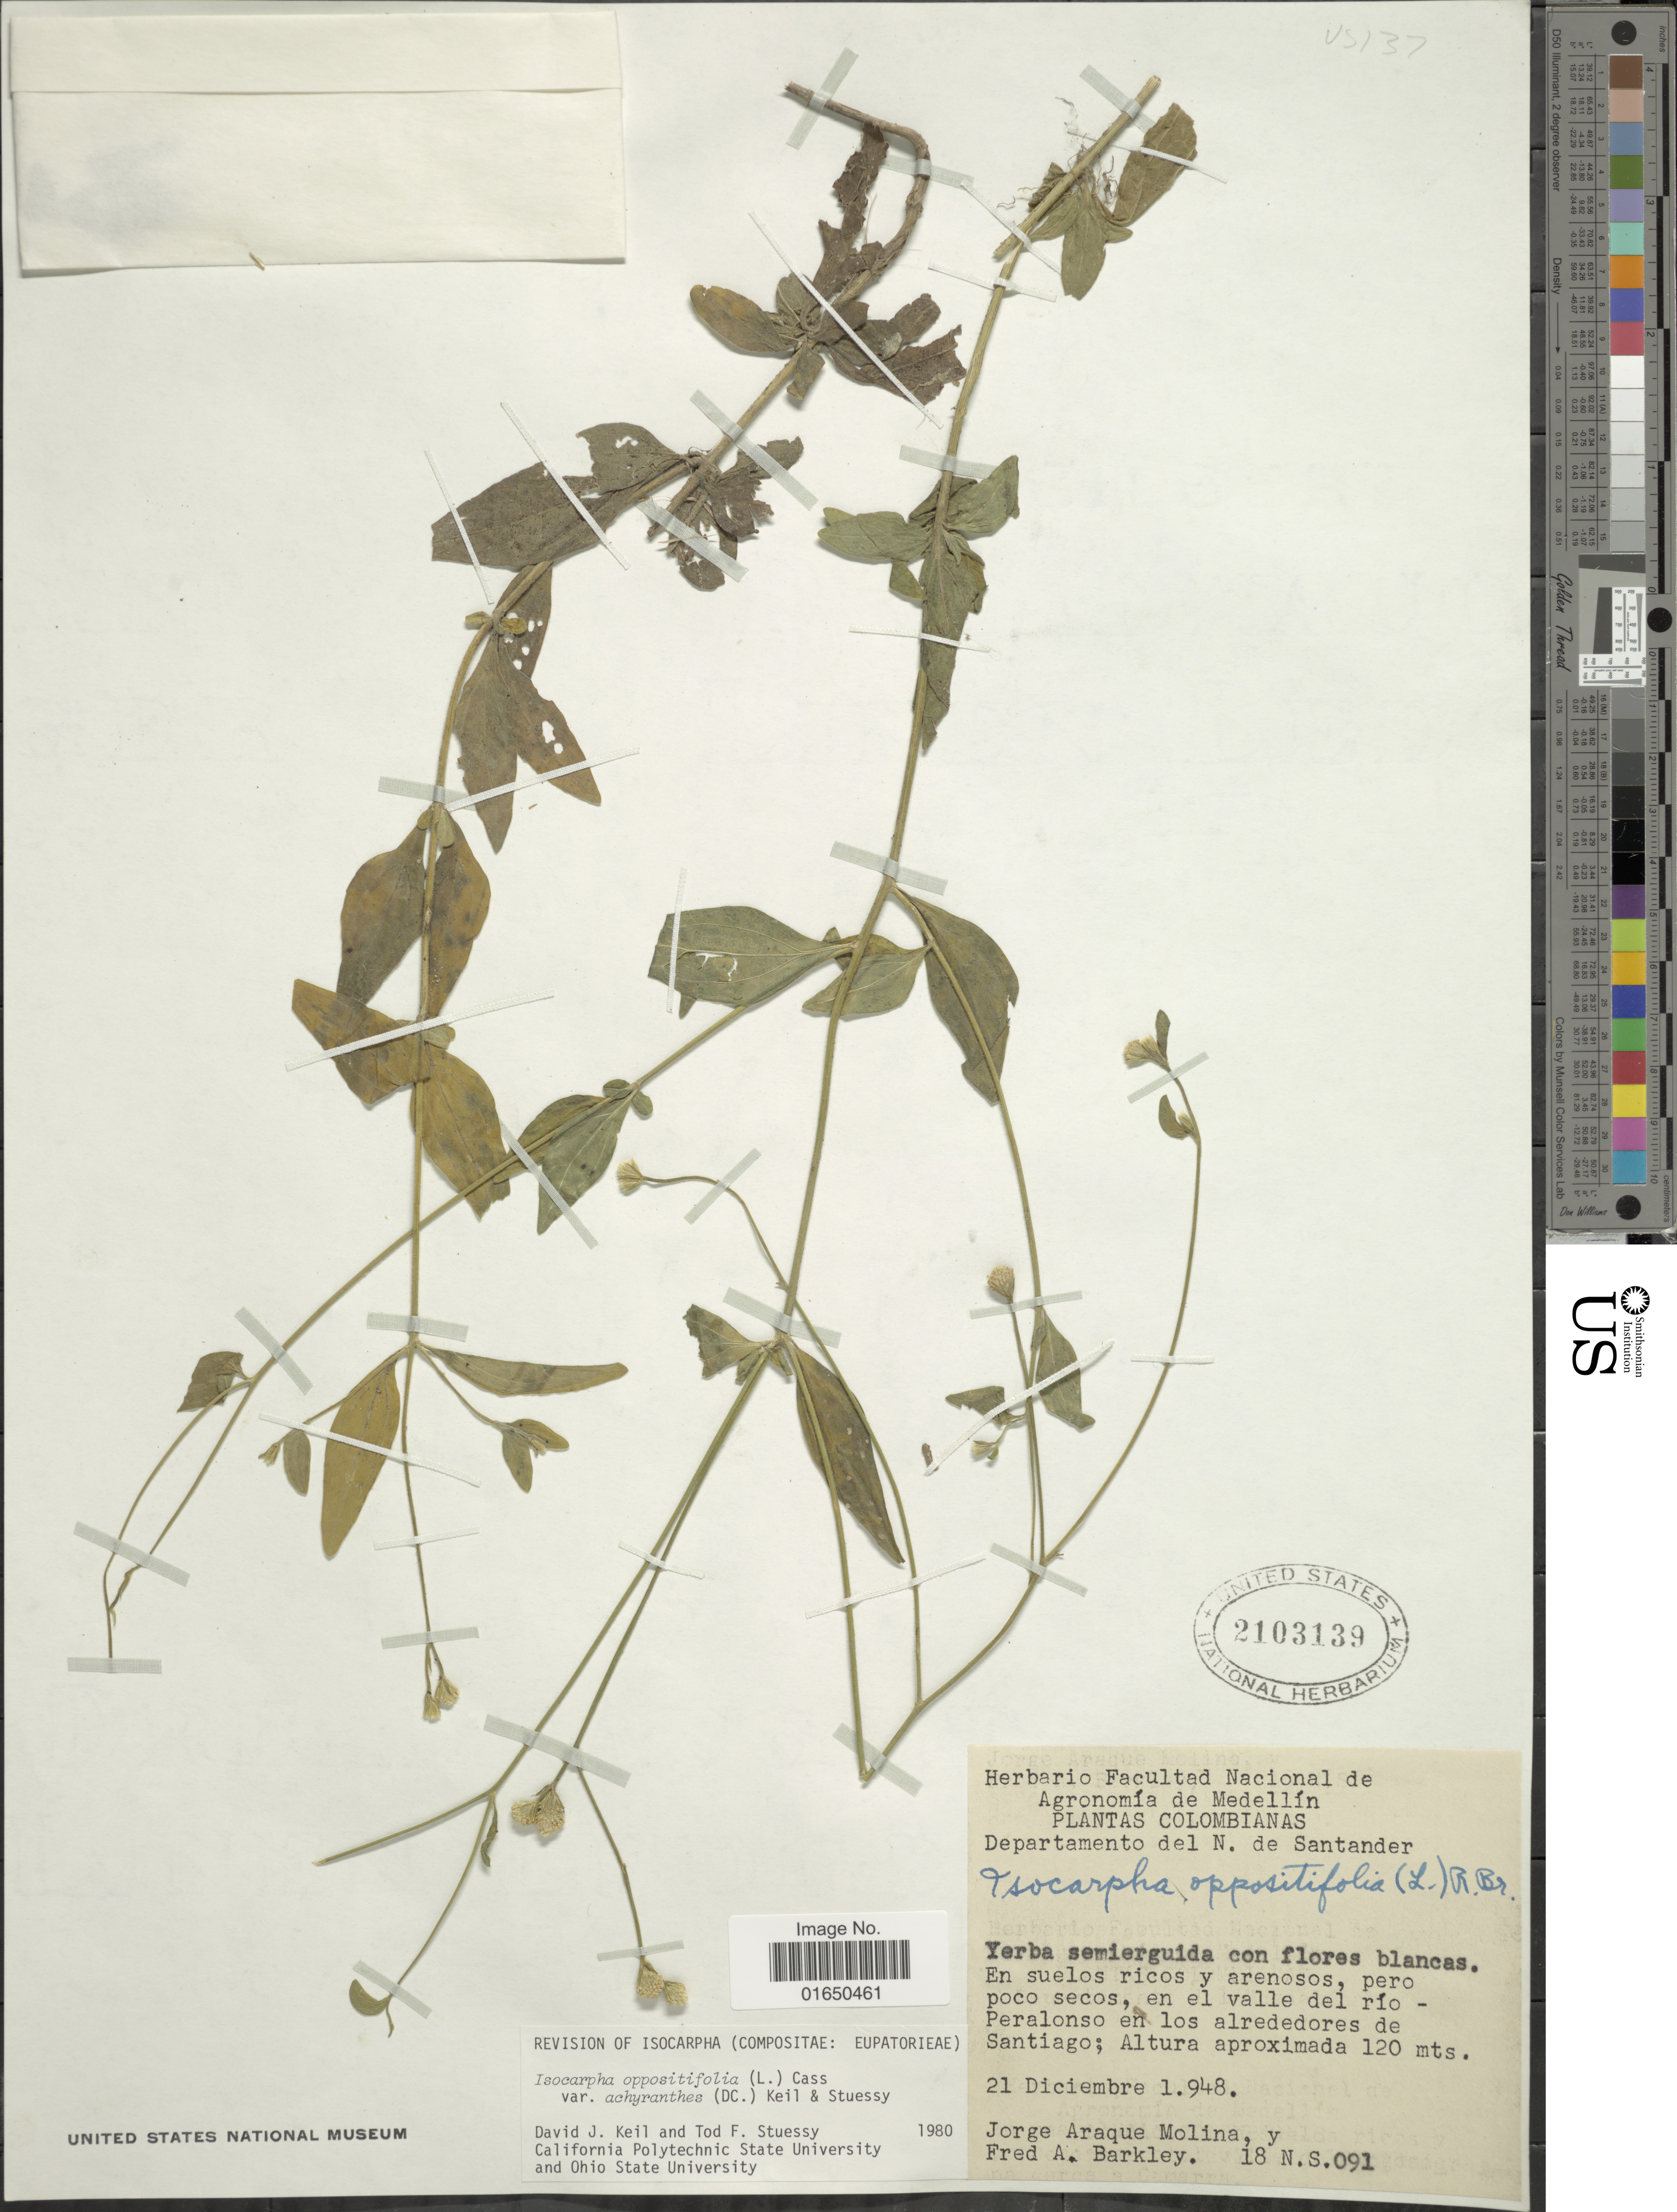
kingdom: Plantae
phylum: Tracheophyta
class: Magnoliopsida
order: Asterales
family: Asteraceae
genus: Isocarpha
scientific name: Isocarpha oppositifolia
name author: (L.) Cass.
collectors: J. A. Molina & F. A. Barkley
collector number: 18 N.S. 091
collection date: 1948-12-21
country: Colombia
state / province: Norte de Santander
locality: Departamento del N. de Santander, En suelos ricos y arenosos, pero poco secos, en el valle del rio- Peralonso en los alrededores de Santiago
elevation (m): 120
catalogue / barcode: US 2103139